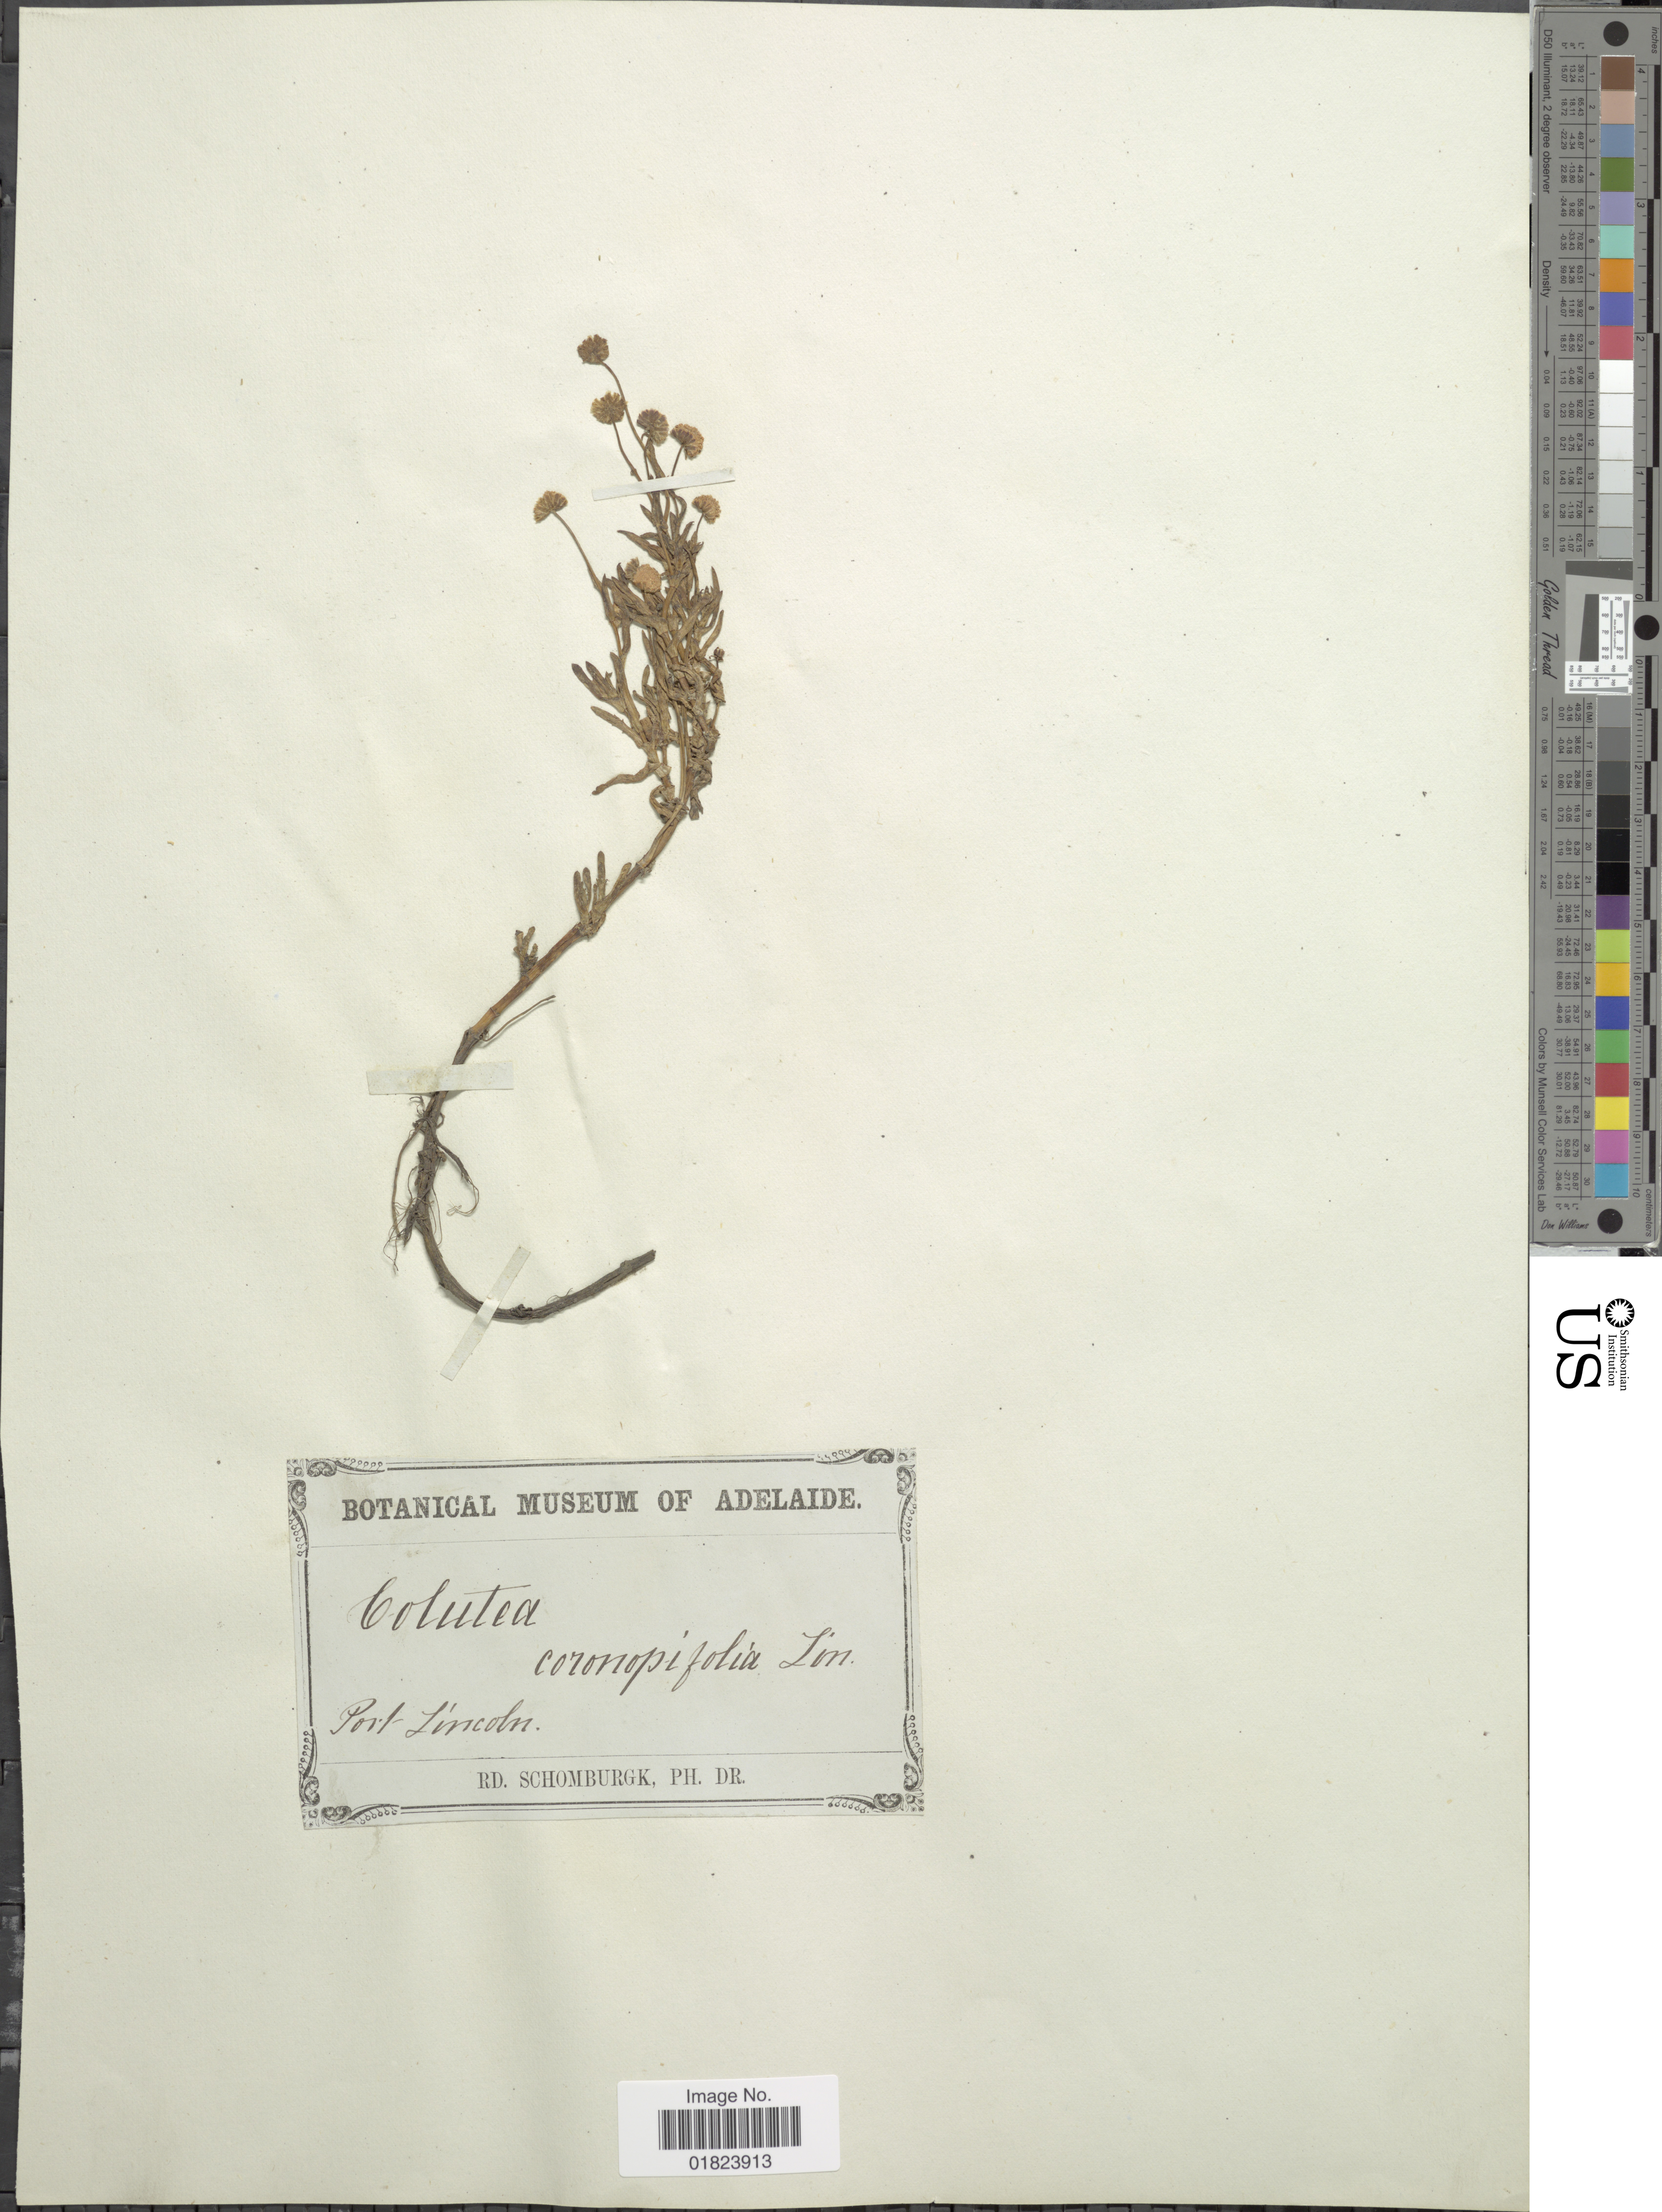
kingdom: Plantae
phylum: Tracheophyta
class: Magnoliopsida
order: Asterales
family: Asteraceae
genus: Cotula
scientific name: Cotula coronopifolia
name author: L.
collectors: M. R. Schomburgk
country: Australia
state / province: South Australia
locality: Port Lincoln